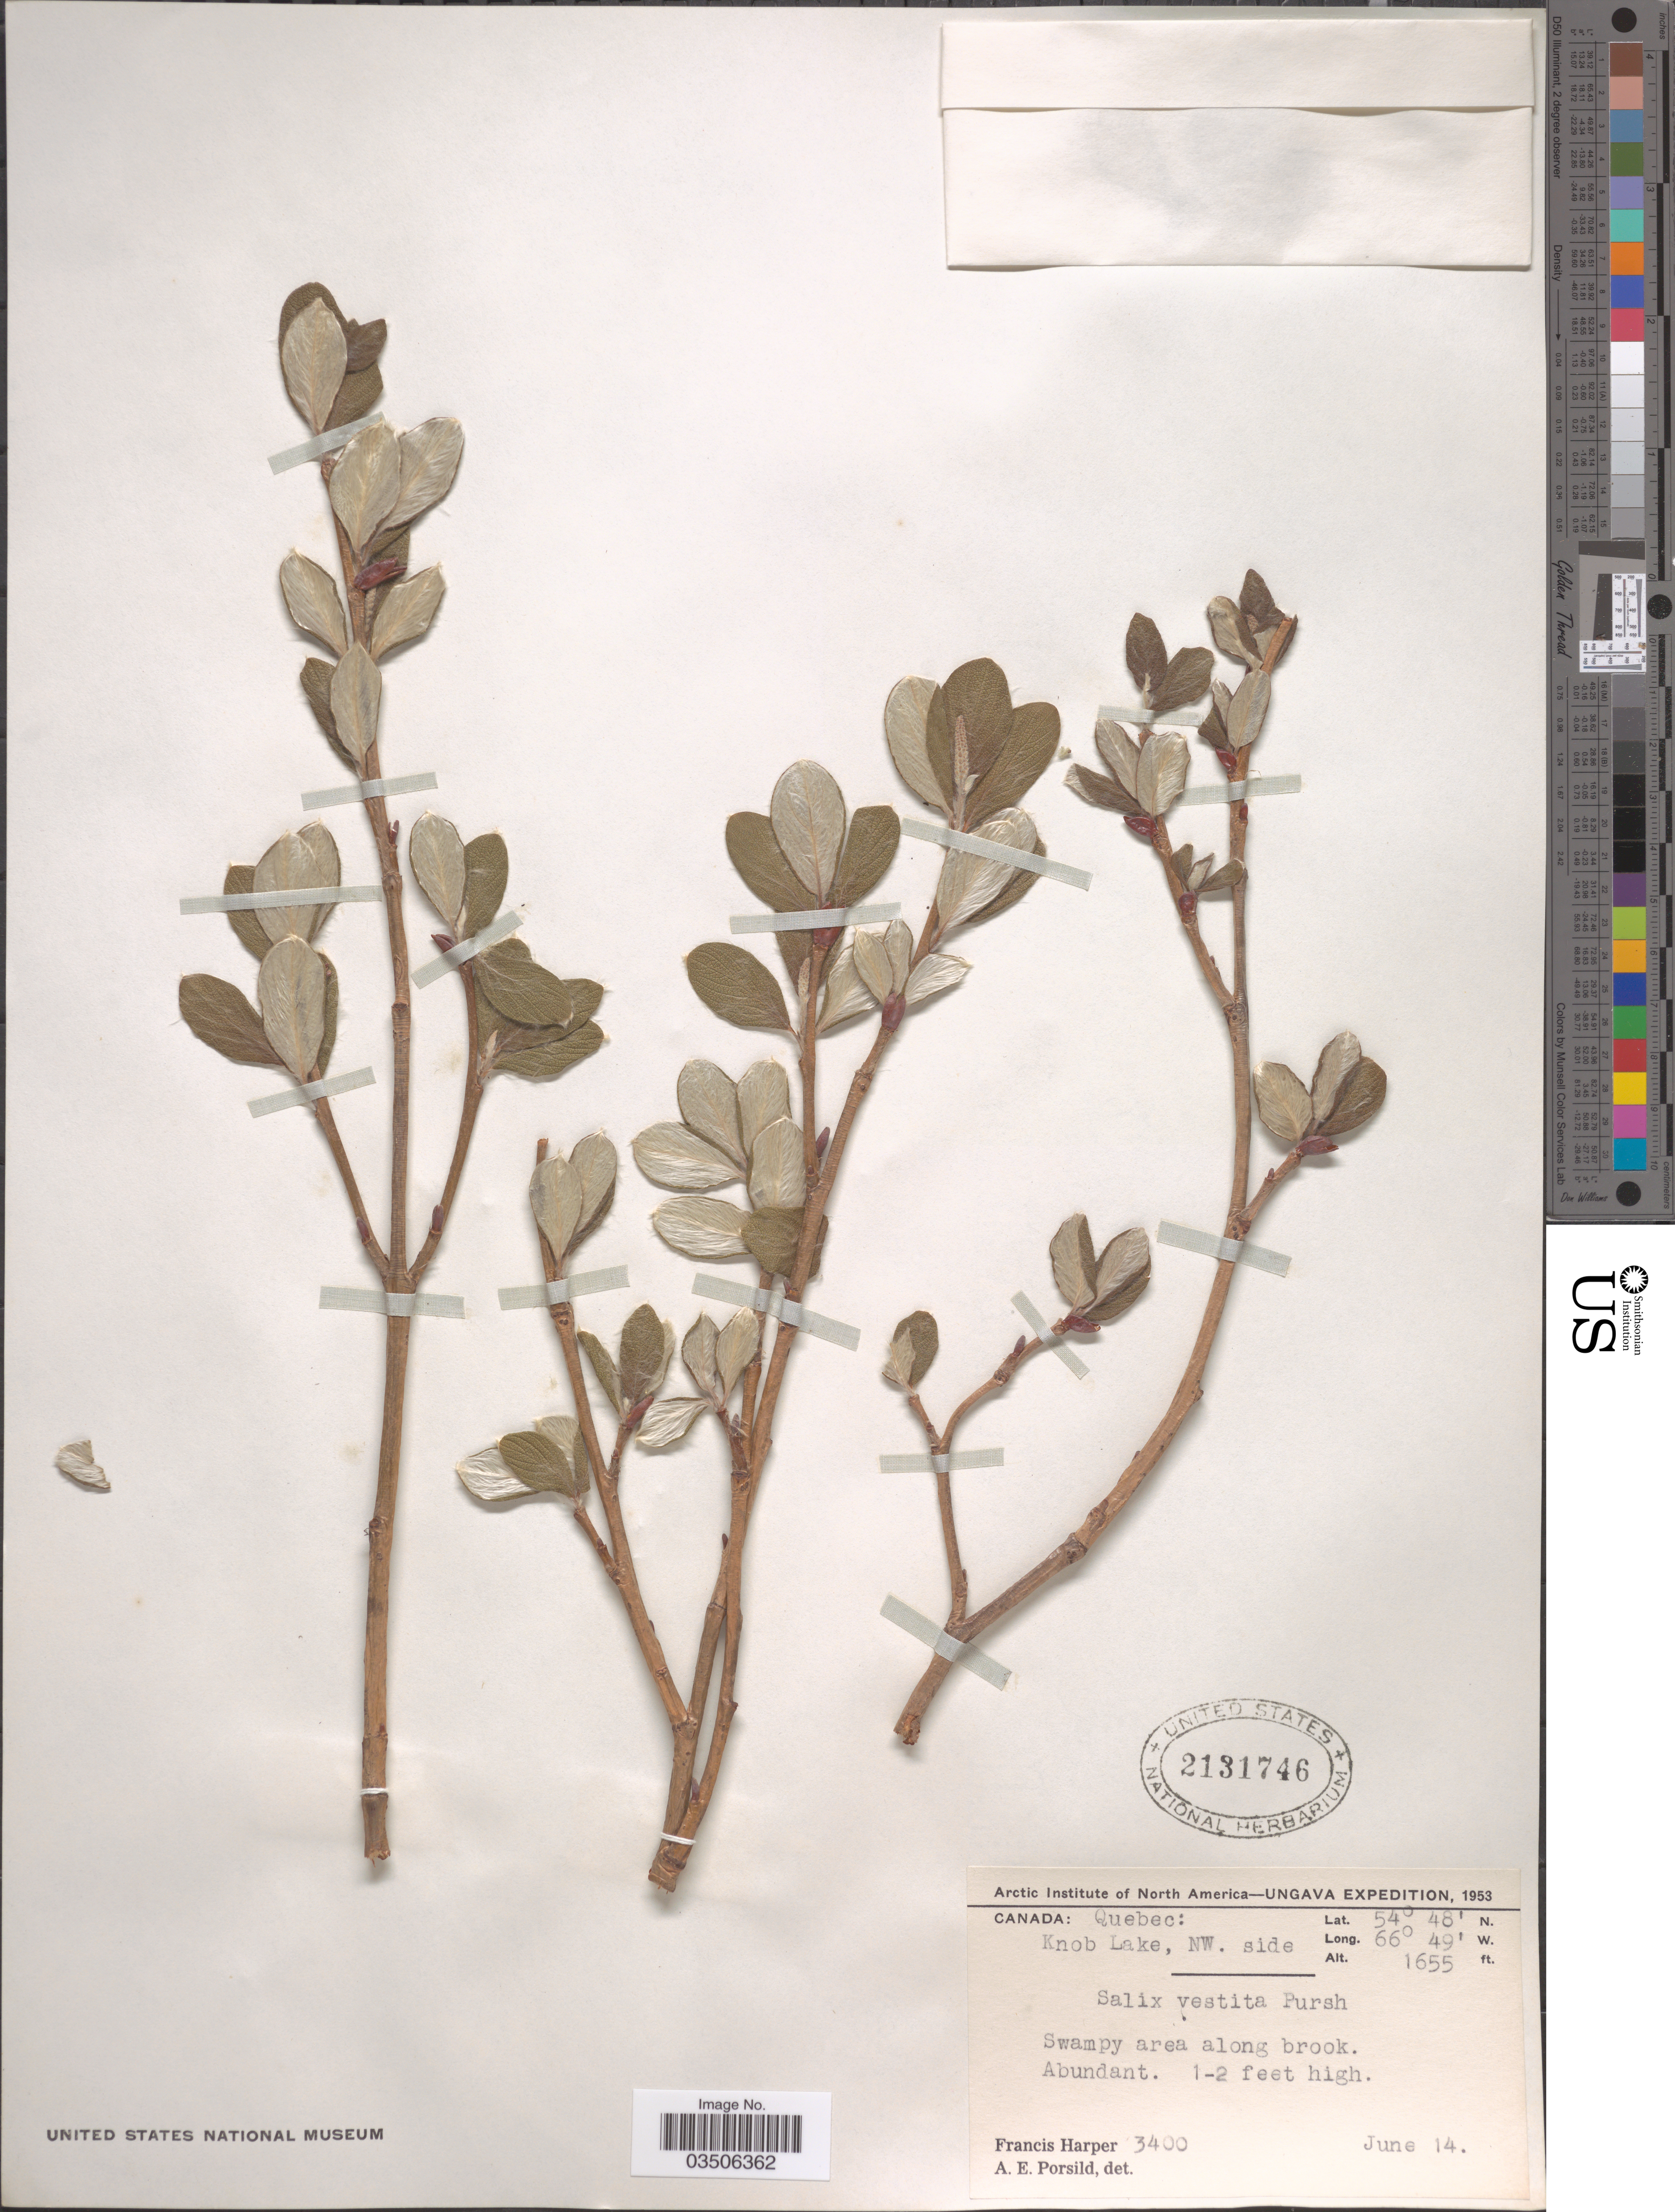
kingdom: Plantae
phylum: Tracheophyta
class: Magnoliopsida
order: Malpighiales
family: Salicaceae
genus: Salix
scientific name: Salix vestita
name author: Pursh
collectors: F. Harper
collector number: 3400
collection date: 1953-06-14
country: Canada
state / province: Quebec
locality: Knob Lake, NW. side. Swampy area along brook.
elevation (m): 504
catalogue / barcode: US 2131746